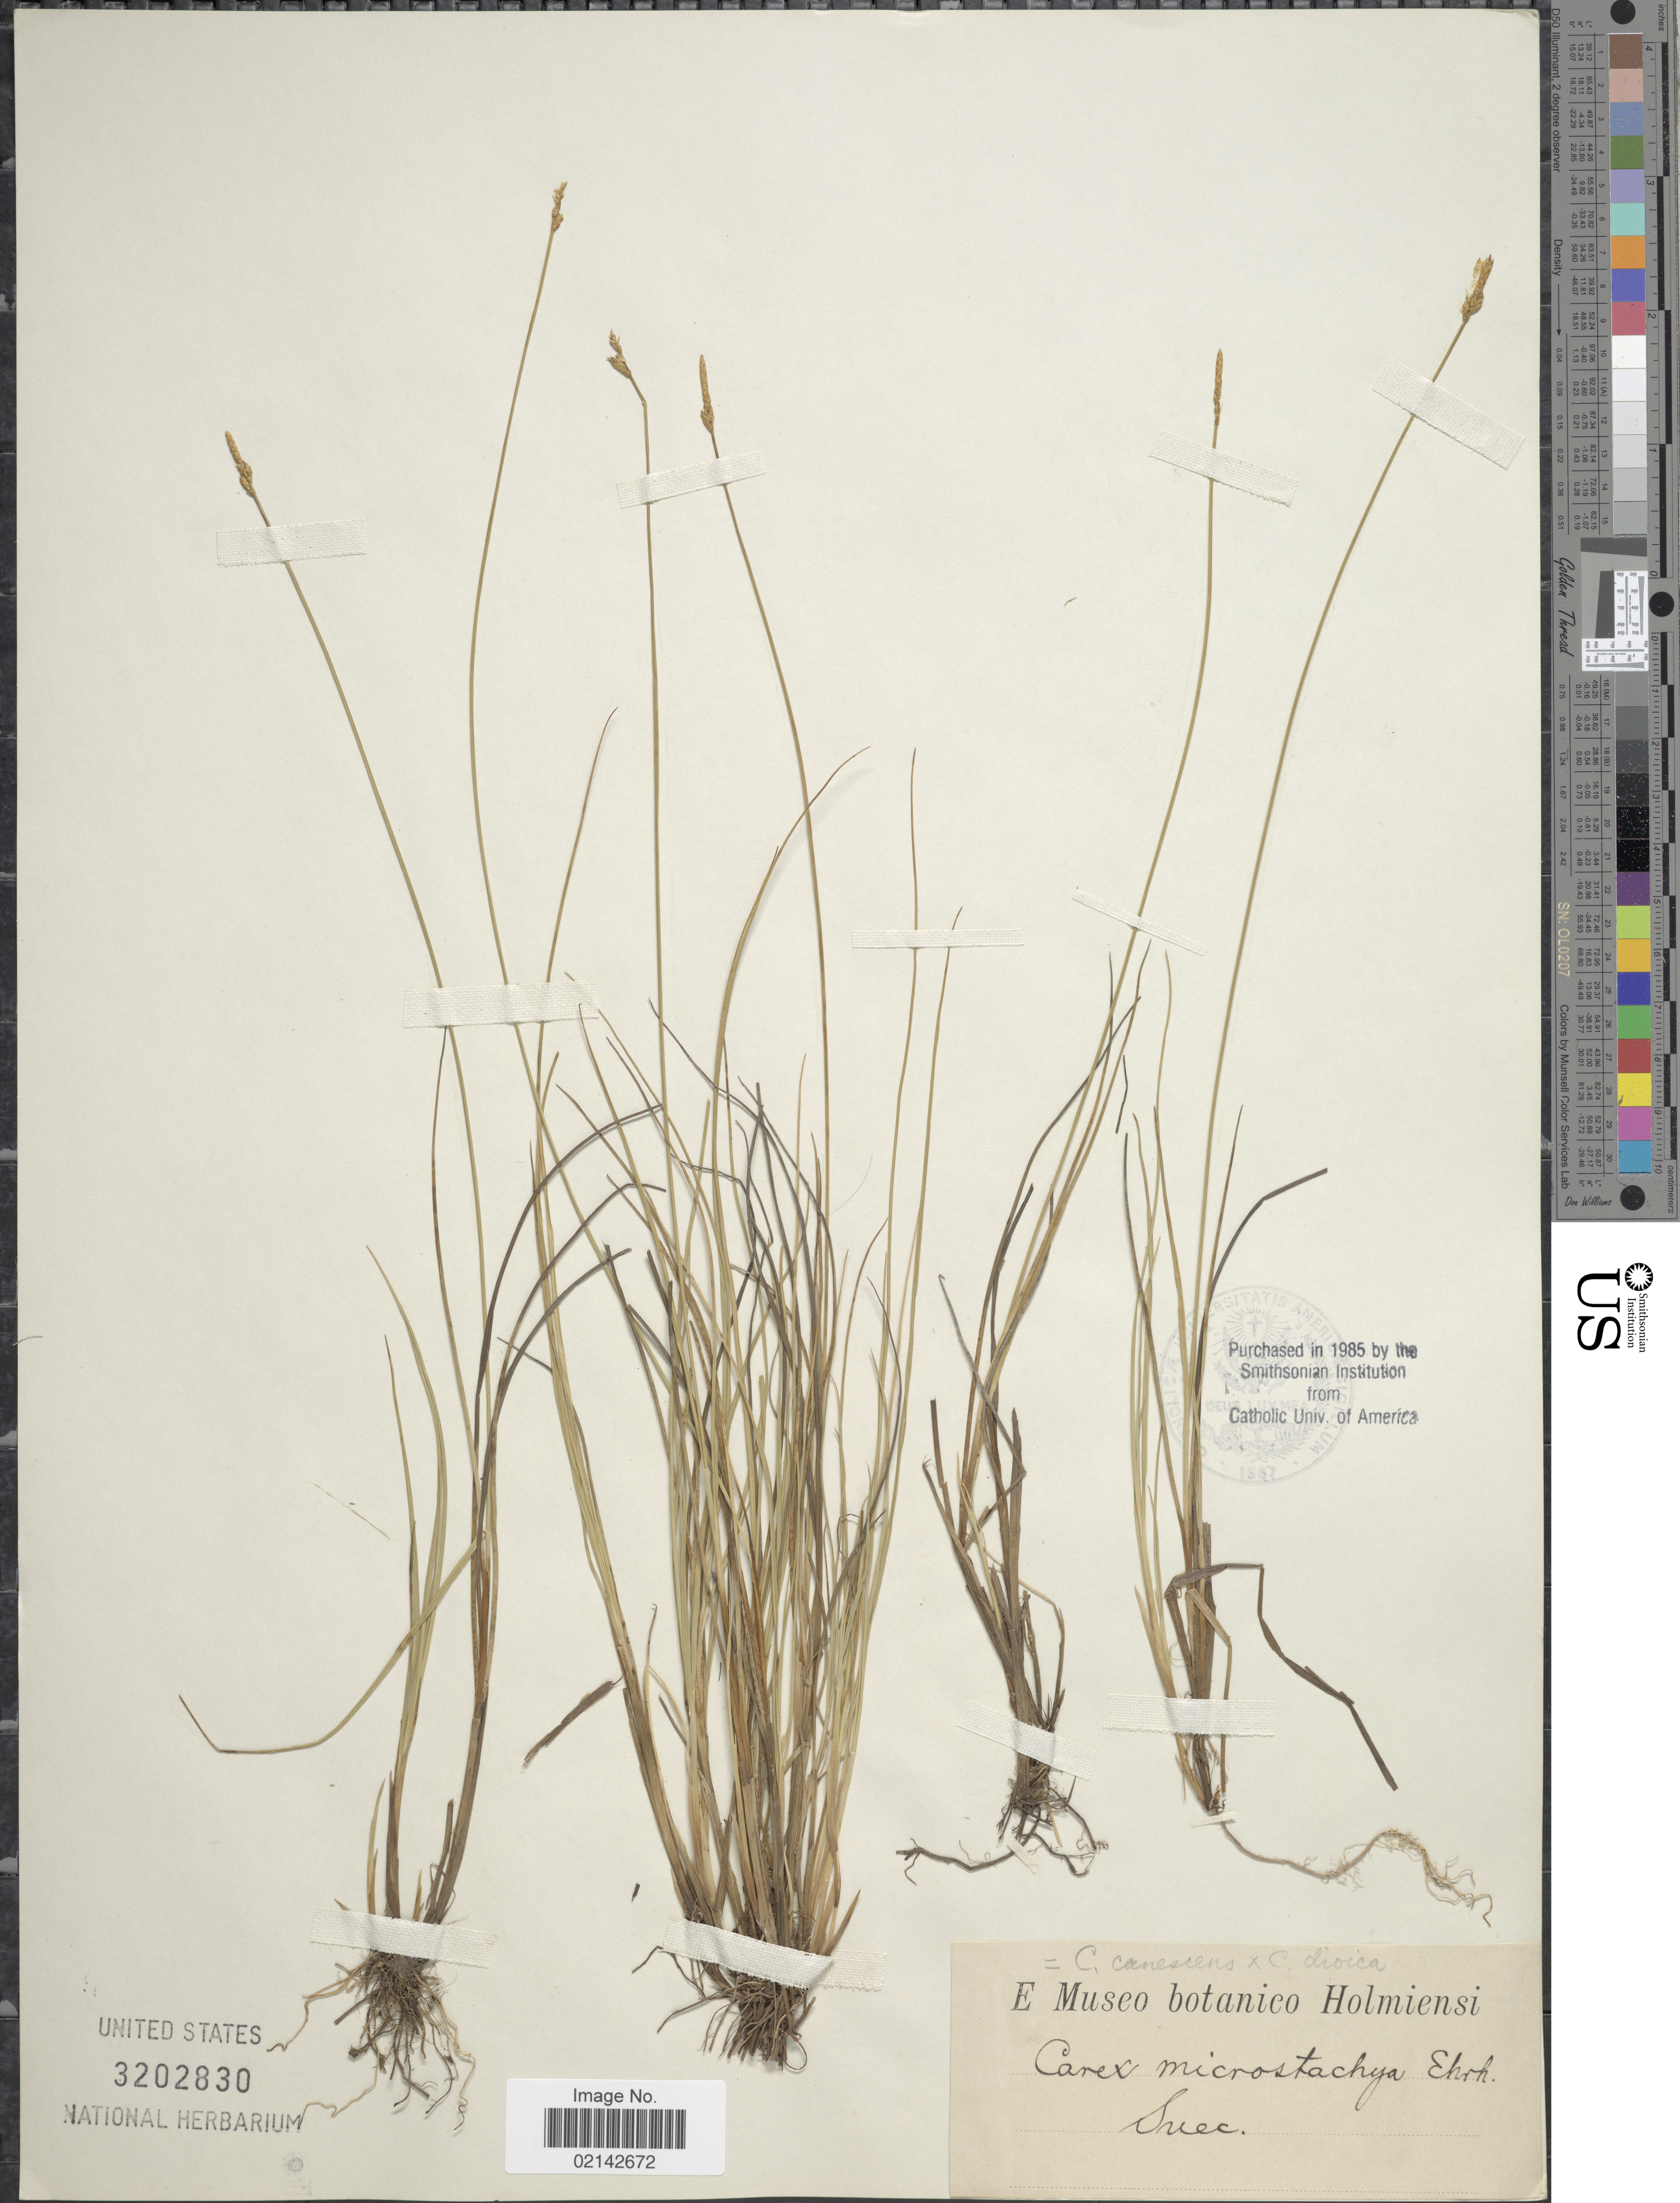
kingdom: Plantae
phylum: Tracheophyta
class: Liliopsida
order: Poales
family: Cyperaceae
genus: Carex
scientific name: Carex canescens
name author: L.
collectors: ex Museo botan. Holmiensi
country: Sweden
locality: Suec.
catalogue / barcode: US 3202830